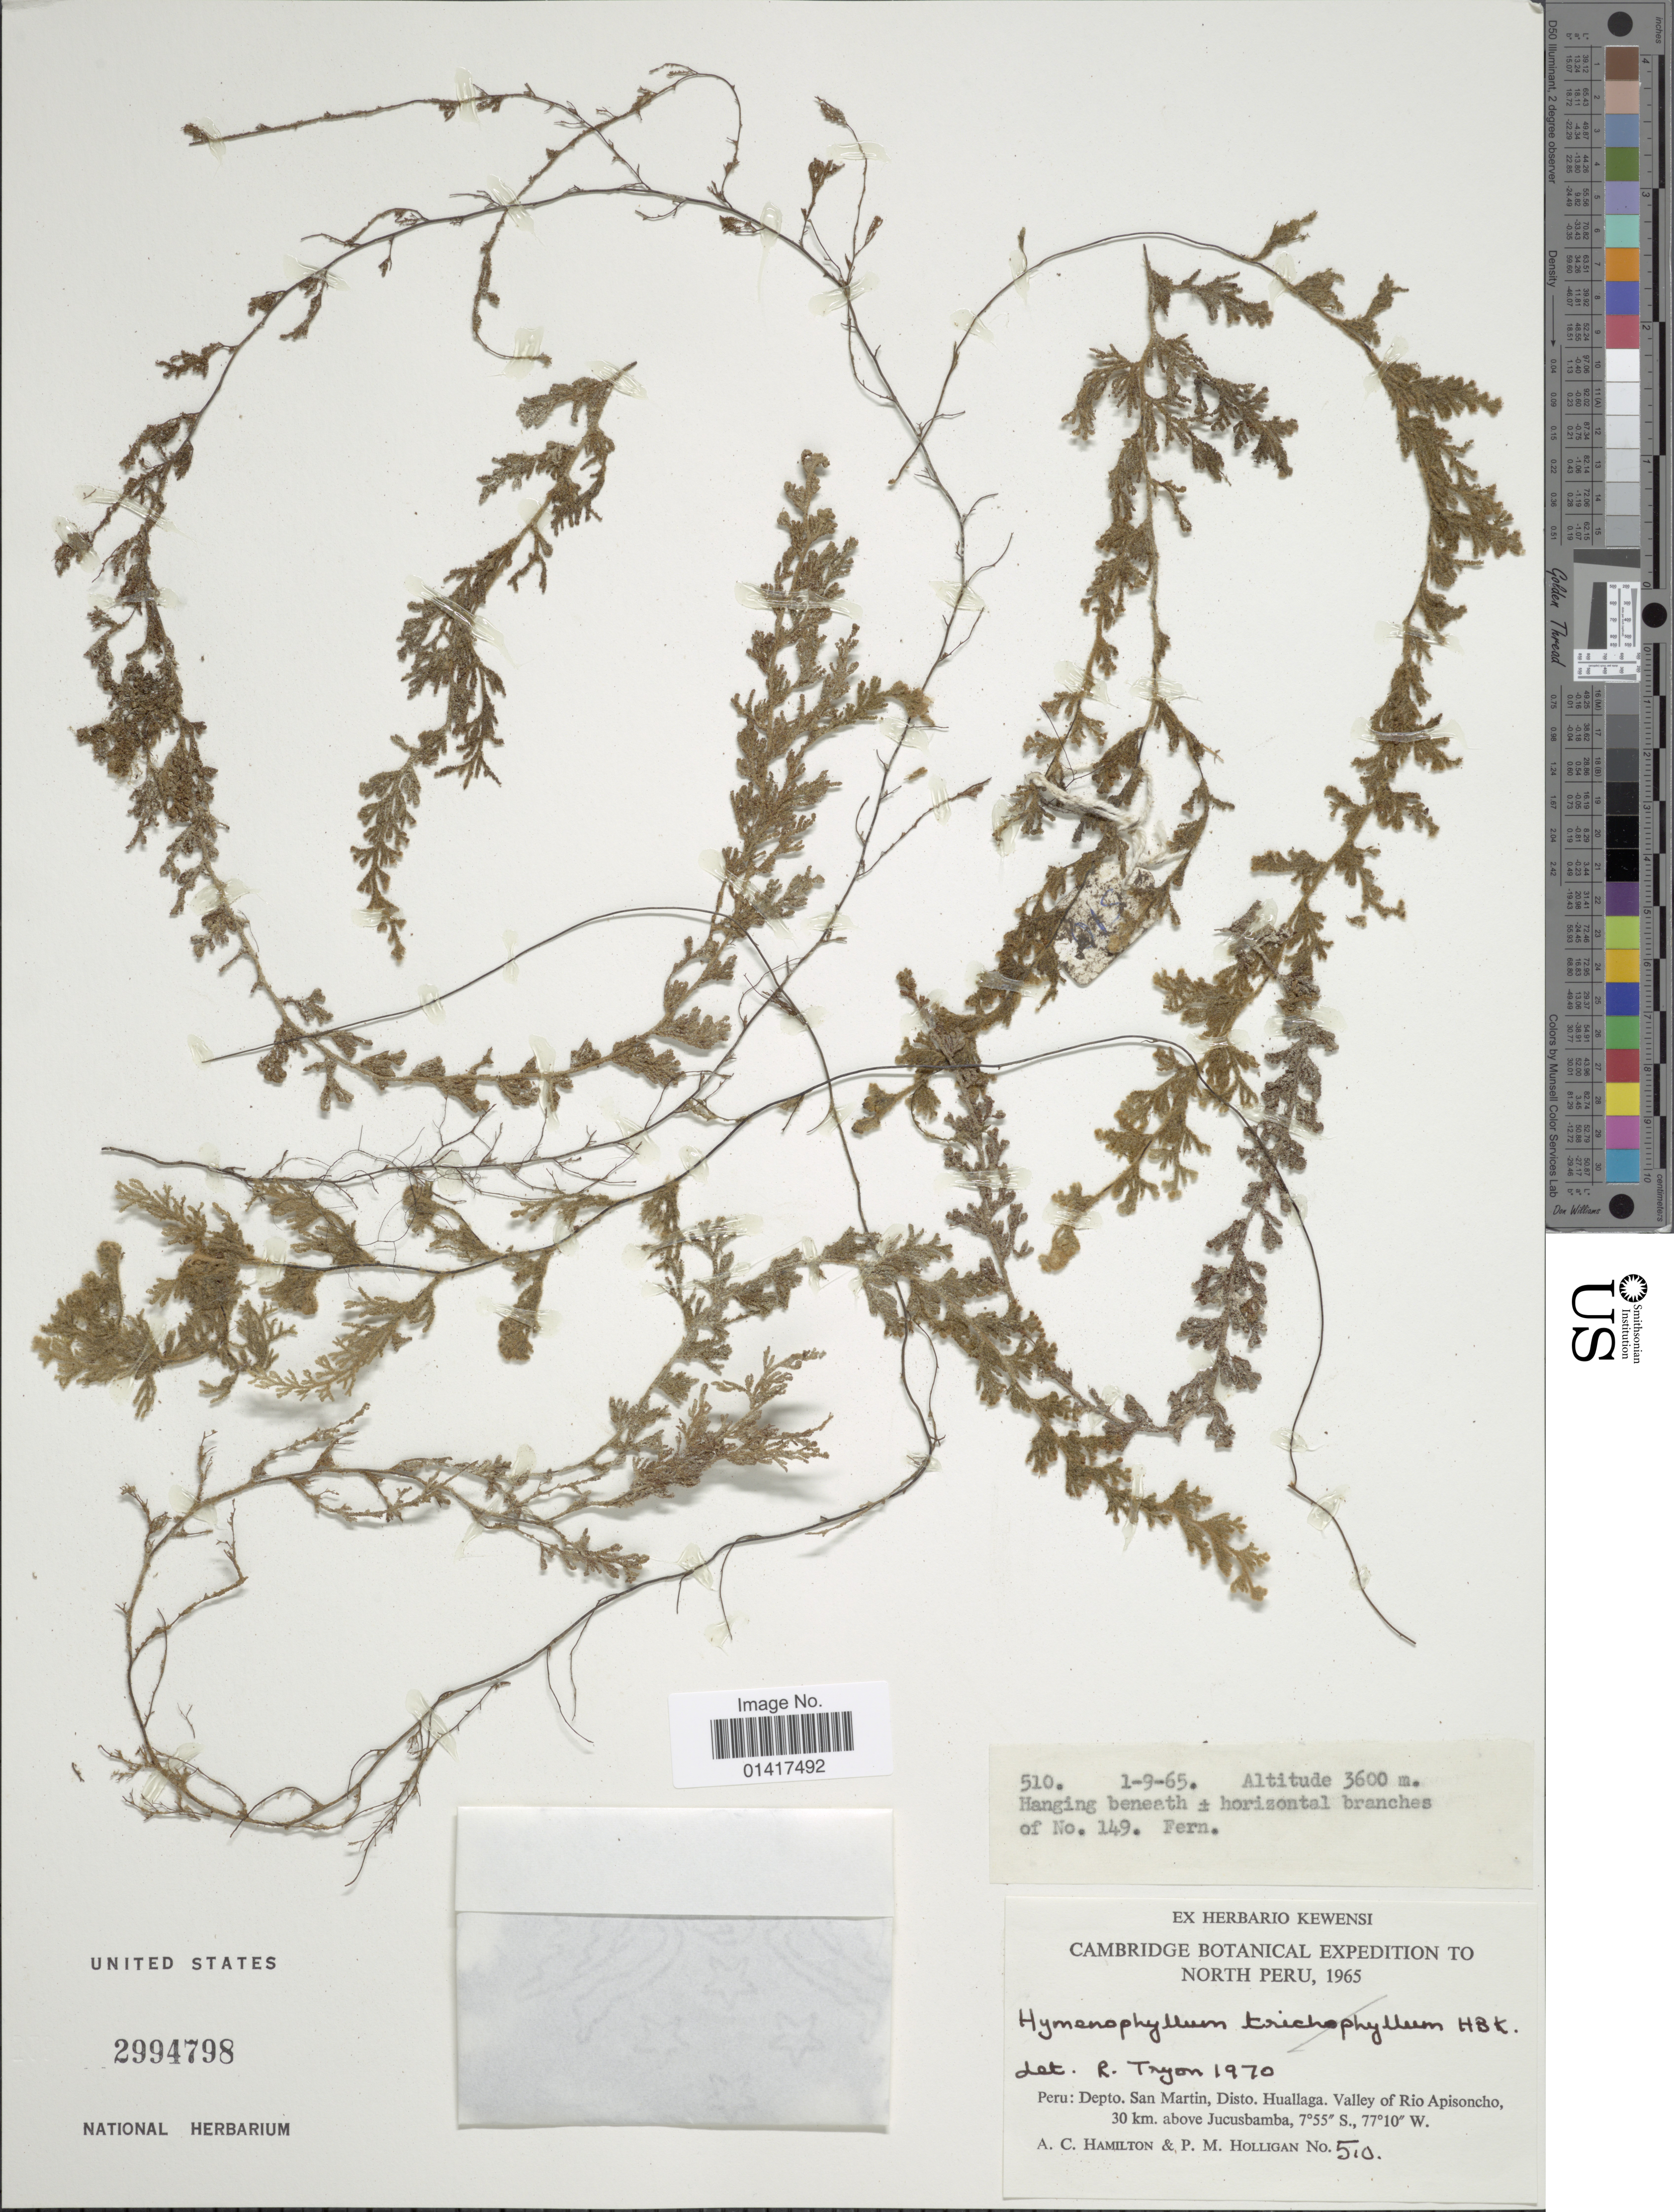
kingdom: Plantae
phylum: Tracheophyta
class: Polypodiopsida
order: Hymenophyllales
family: Hymenophyllaceae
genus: Hymenophyllum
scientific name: Hymenophyllum sp.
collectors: A. Hamilton & P. Holligan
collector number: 510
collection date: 1965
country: Peru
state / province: San Martín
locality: North Peru. Disto. Huallaga, Valley of Rio Apisonchos, 30 km. above Jucusbamba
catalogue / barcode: US 2994798